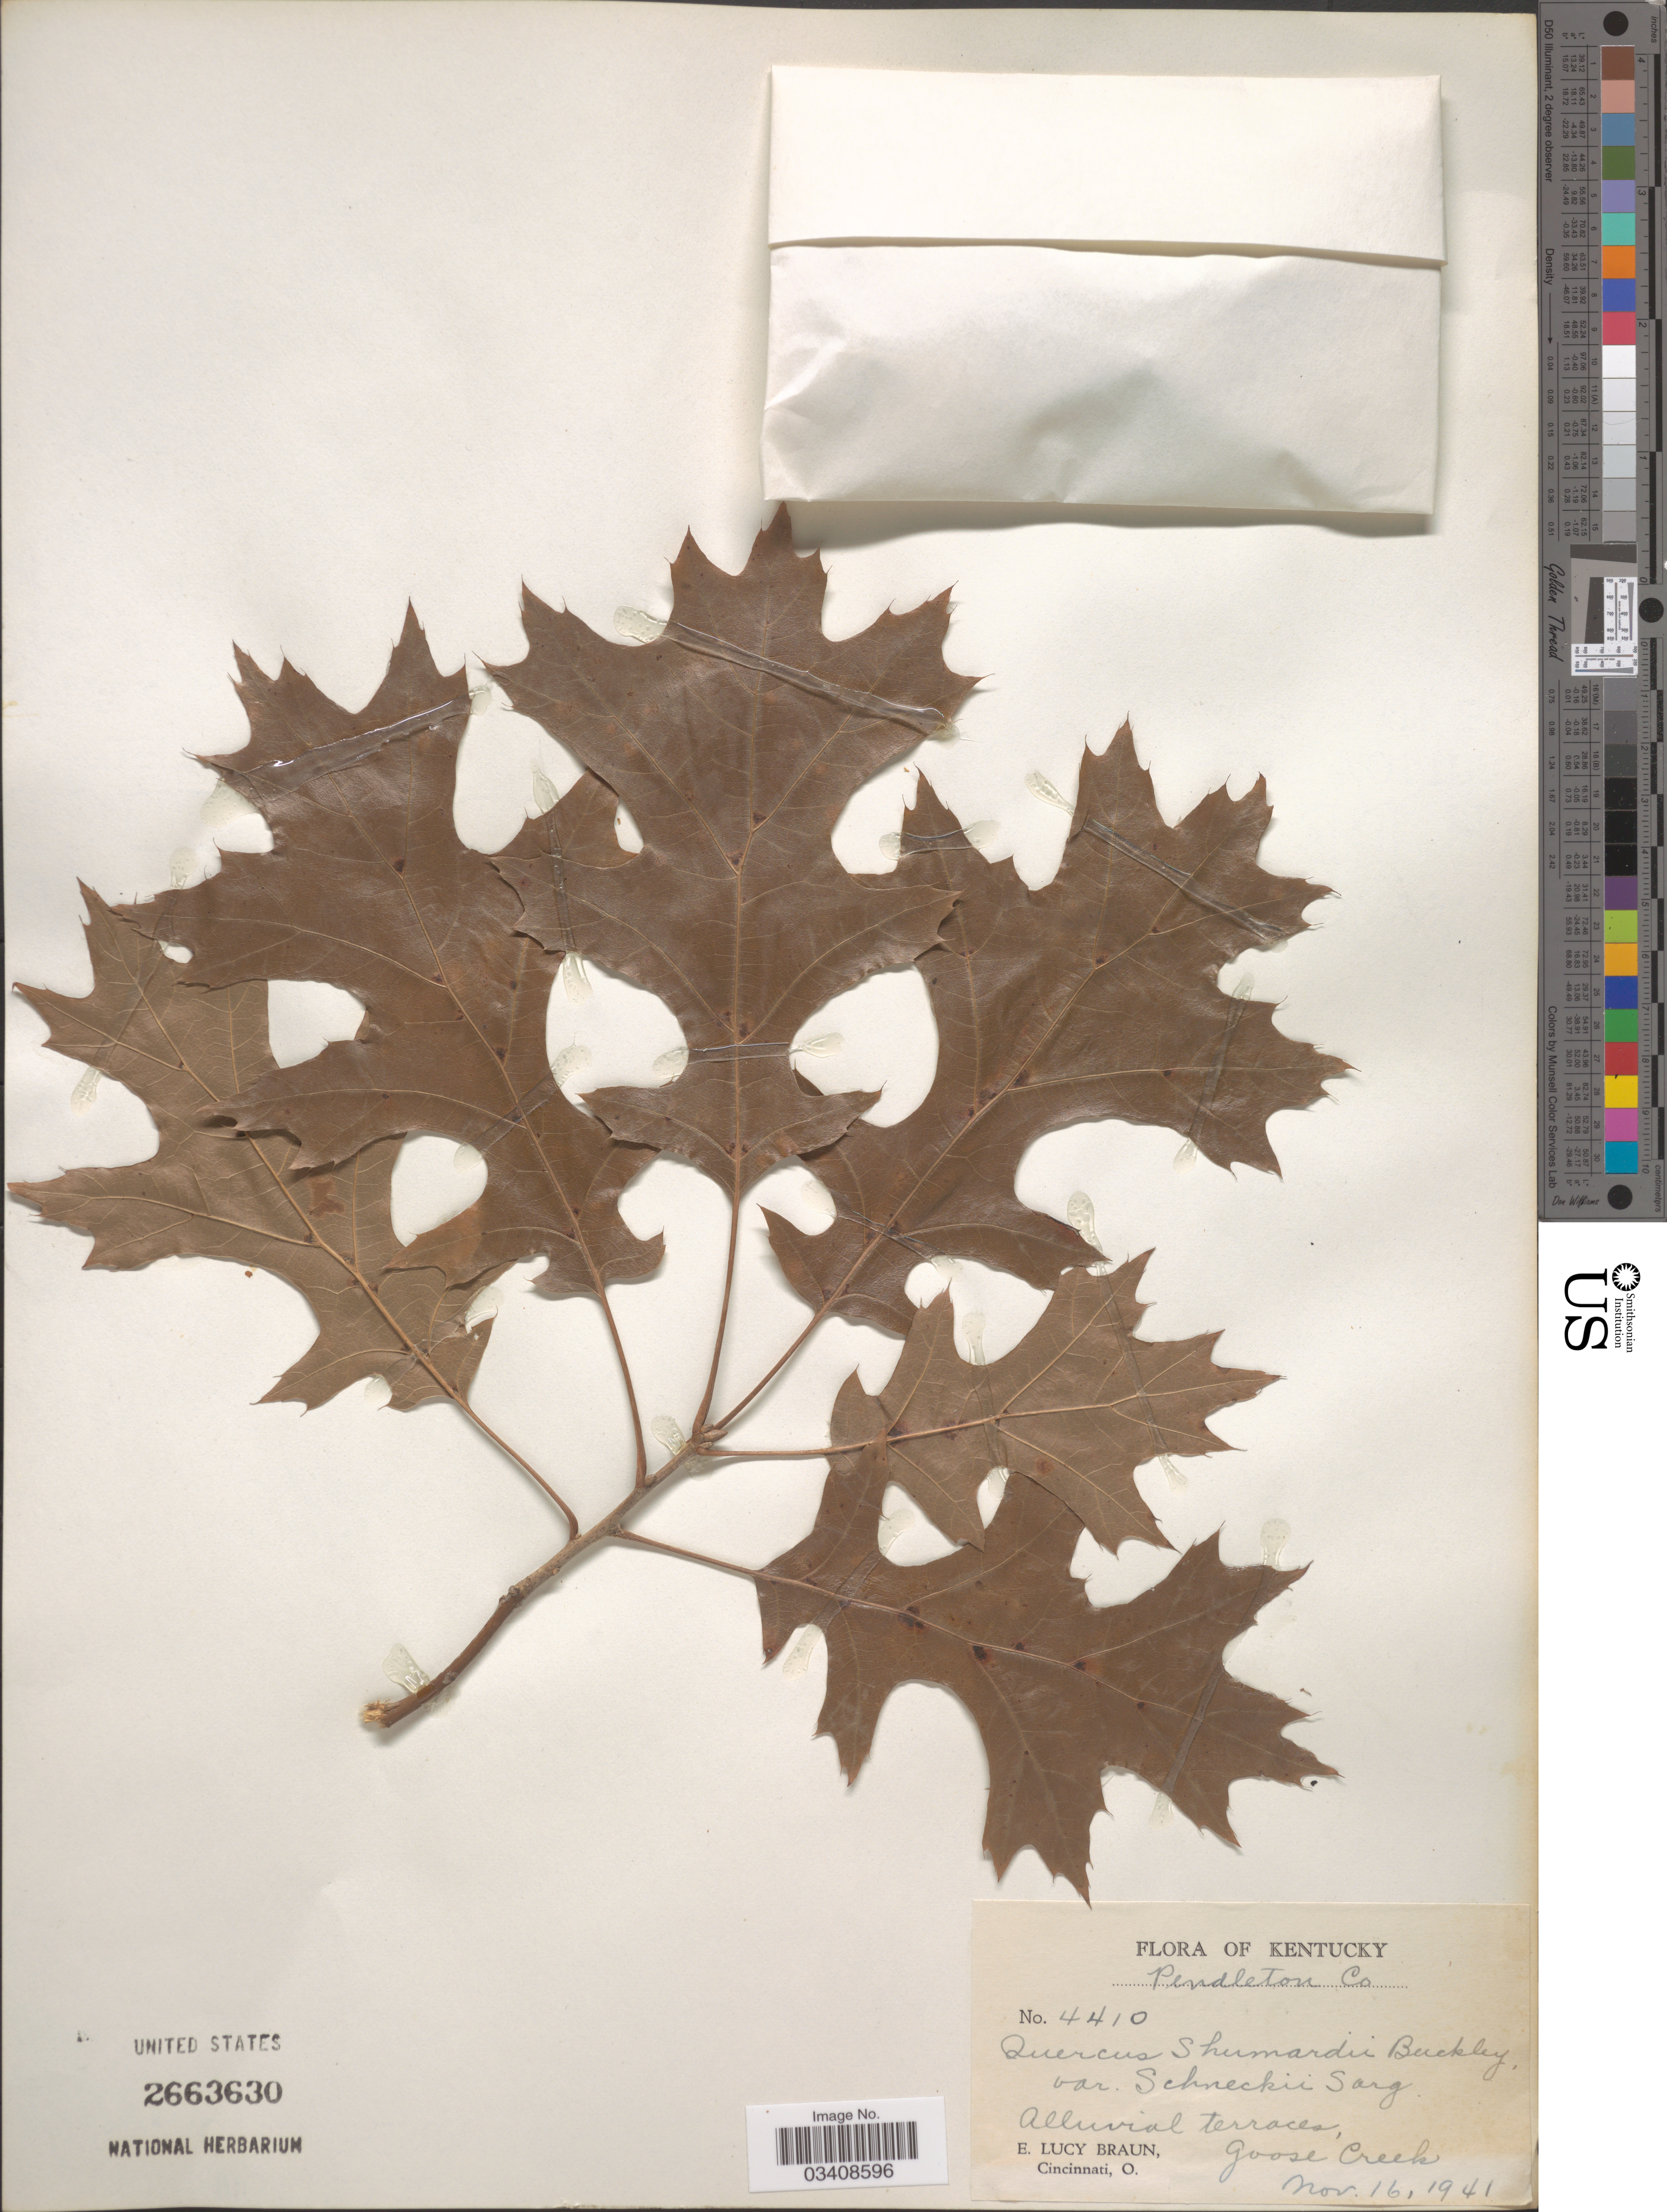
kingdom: Plantae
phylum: Tracheophyta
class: Magnoliopsida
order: Fagales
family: Fagaceae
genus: Quercus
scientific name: Quercus shumardii var. schneckii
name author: (Britton) Sarg.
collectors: E. L. Braun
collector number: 4410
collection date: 1941-11-16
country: United States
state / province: Kentucky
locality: Pendleton Co. Goose Creek.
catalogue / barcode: US 2663630